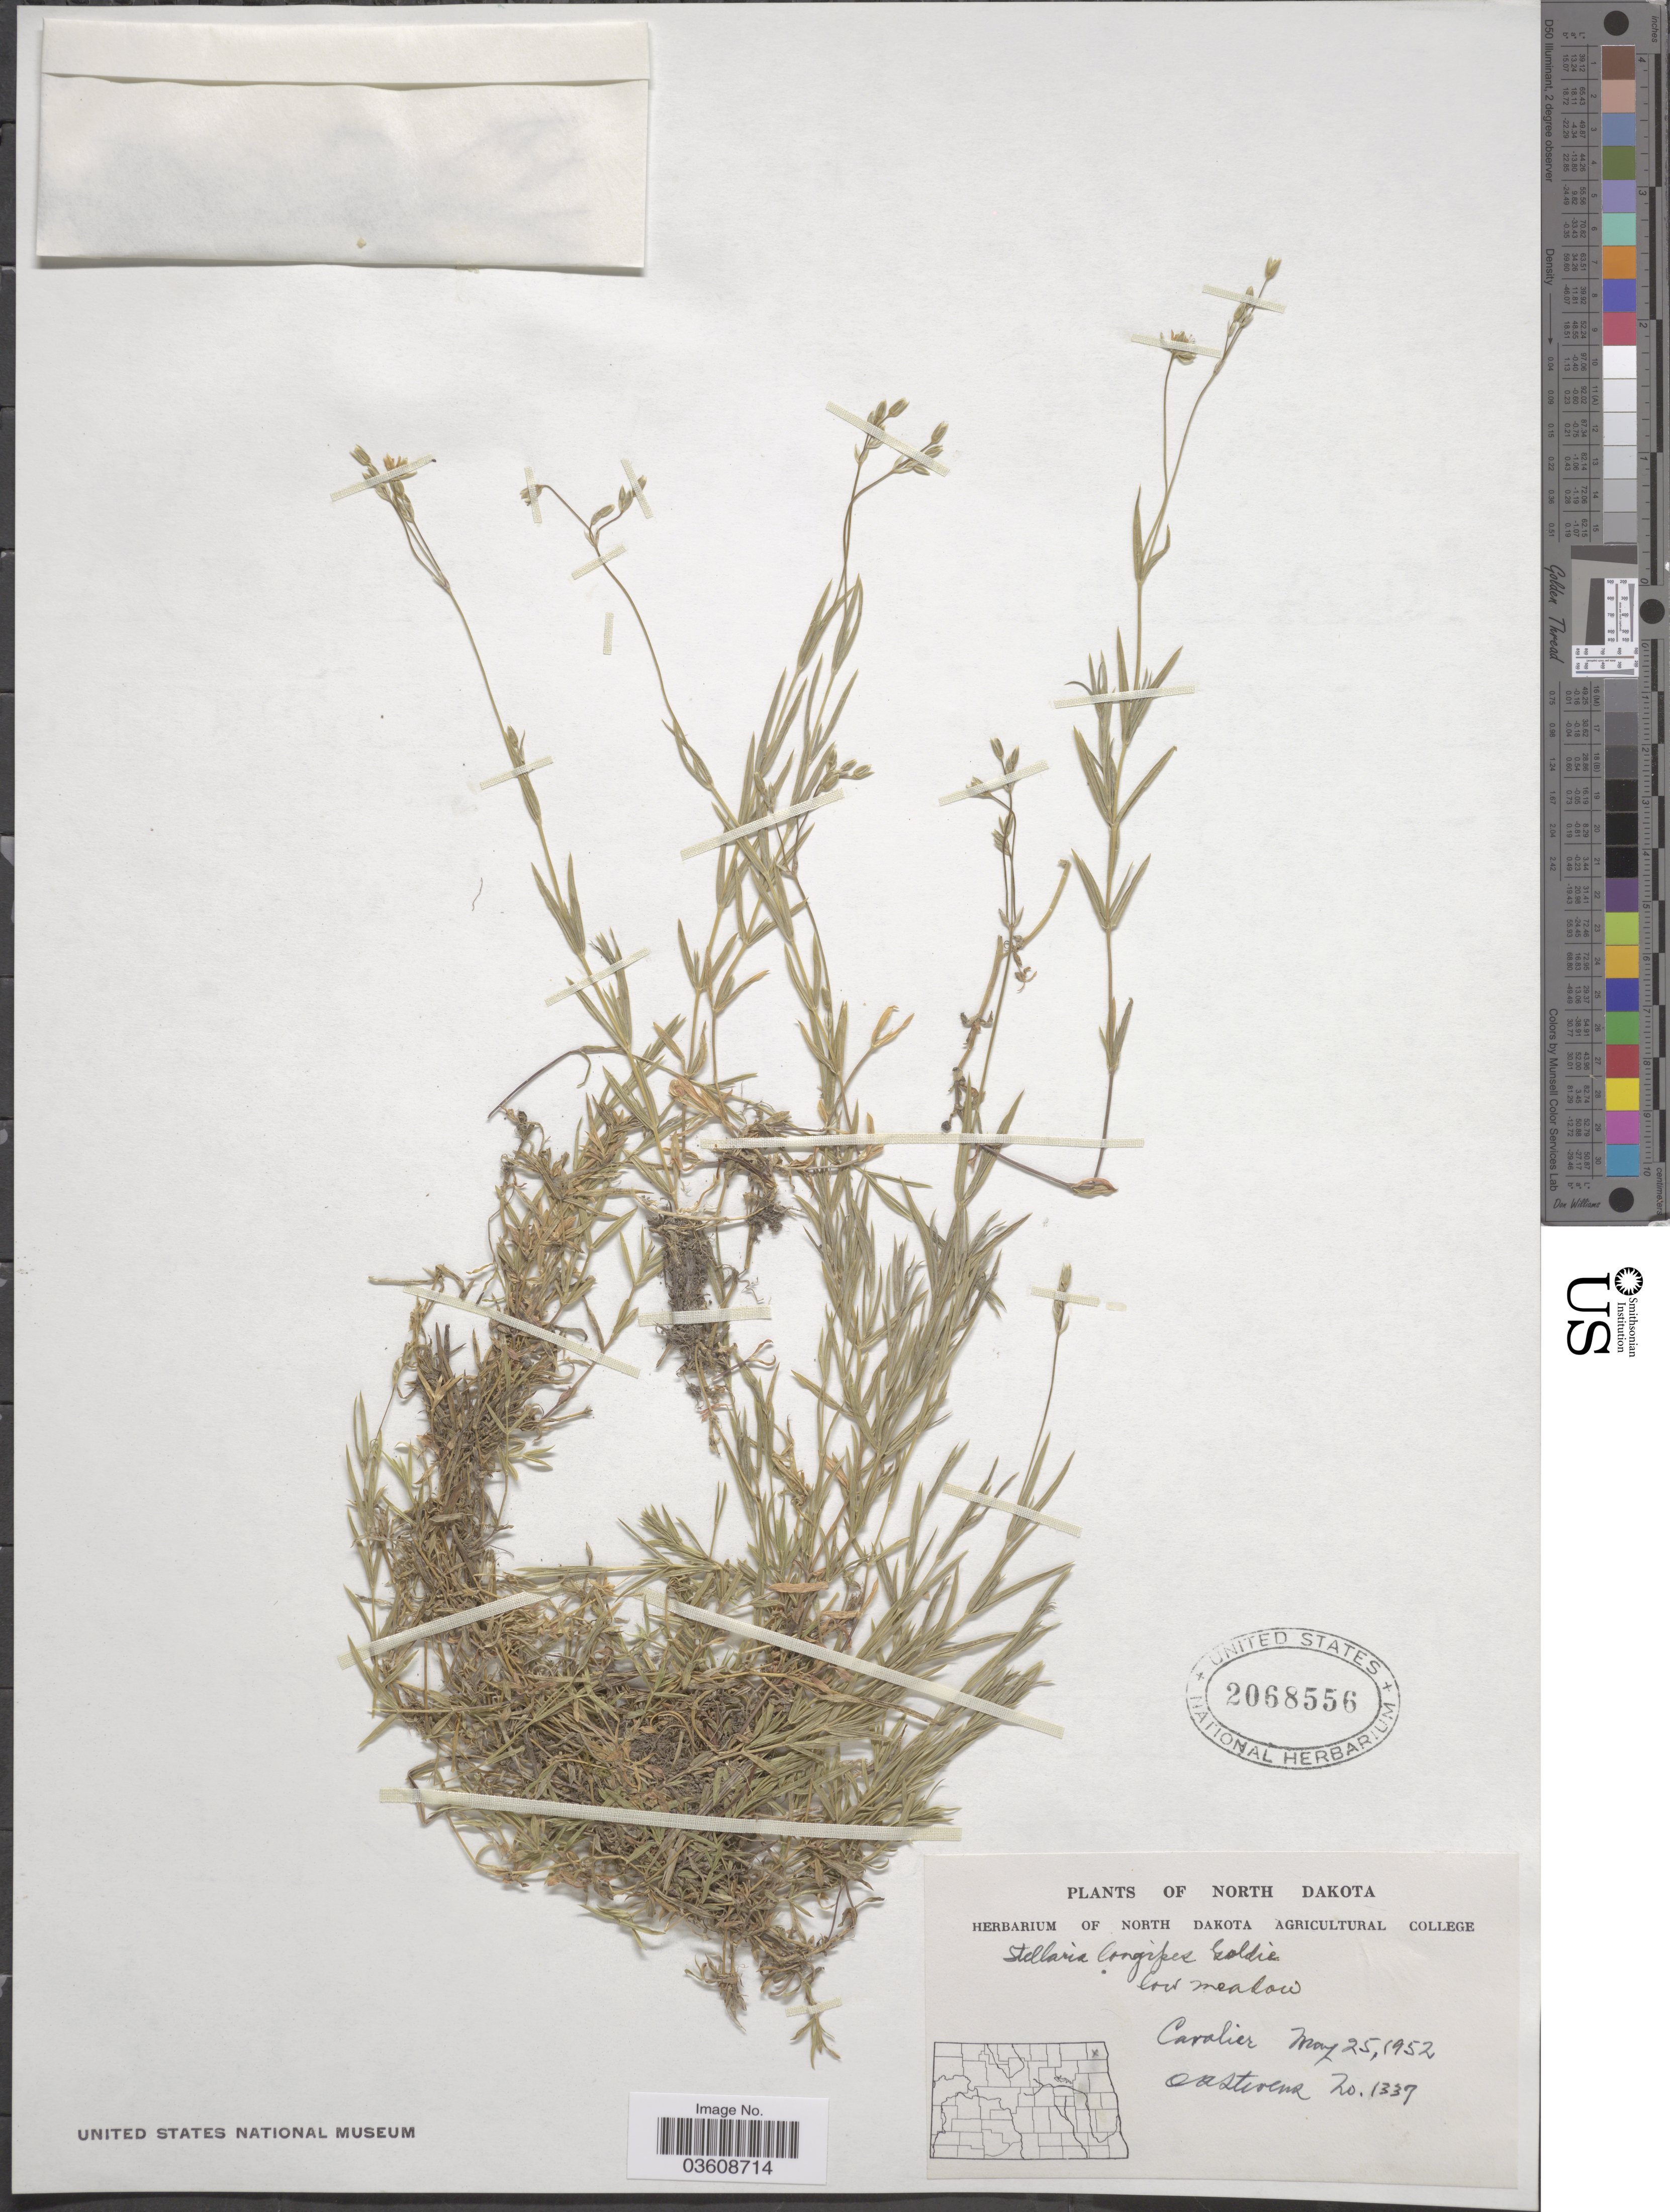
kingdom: Plantae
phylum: Tracheophyta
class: Magnoliopsida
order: Caryophyllales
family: Caryophyllaceae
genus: Stellaria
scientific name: Stellaria longipes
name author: Goldie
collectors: O. A. Stevens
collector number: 1337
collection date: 1952-05-25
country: United States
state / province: North Dakota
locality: Cavalier.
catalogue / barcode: US 2068556